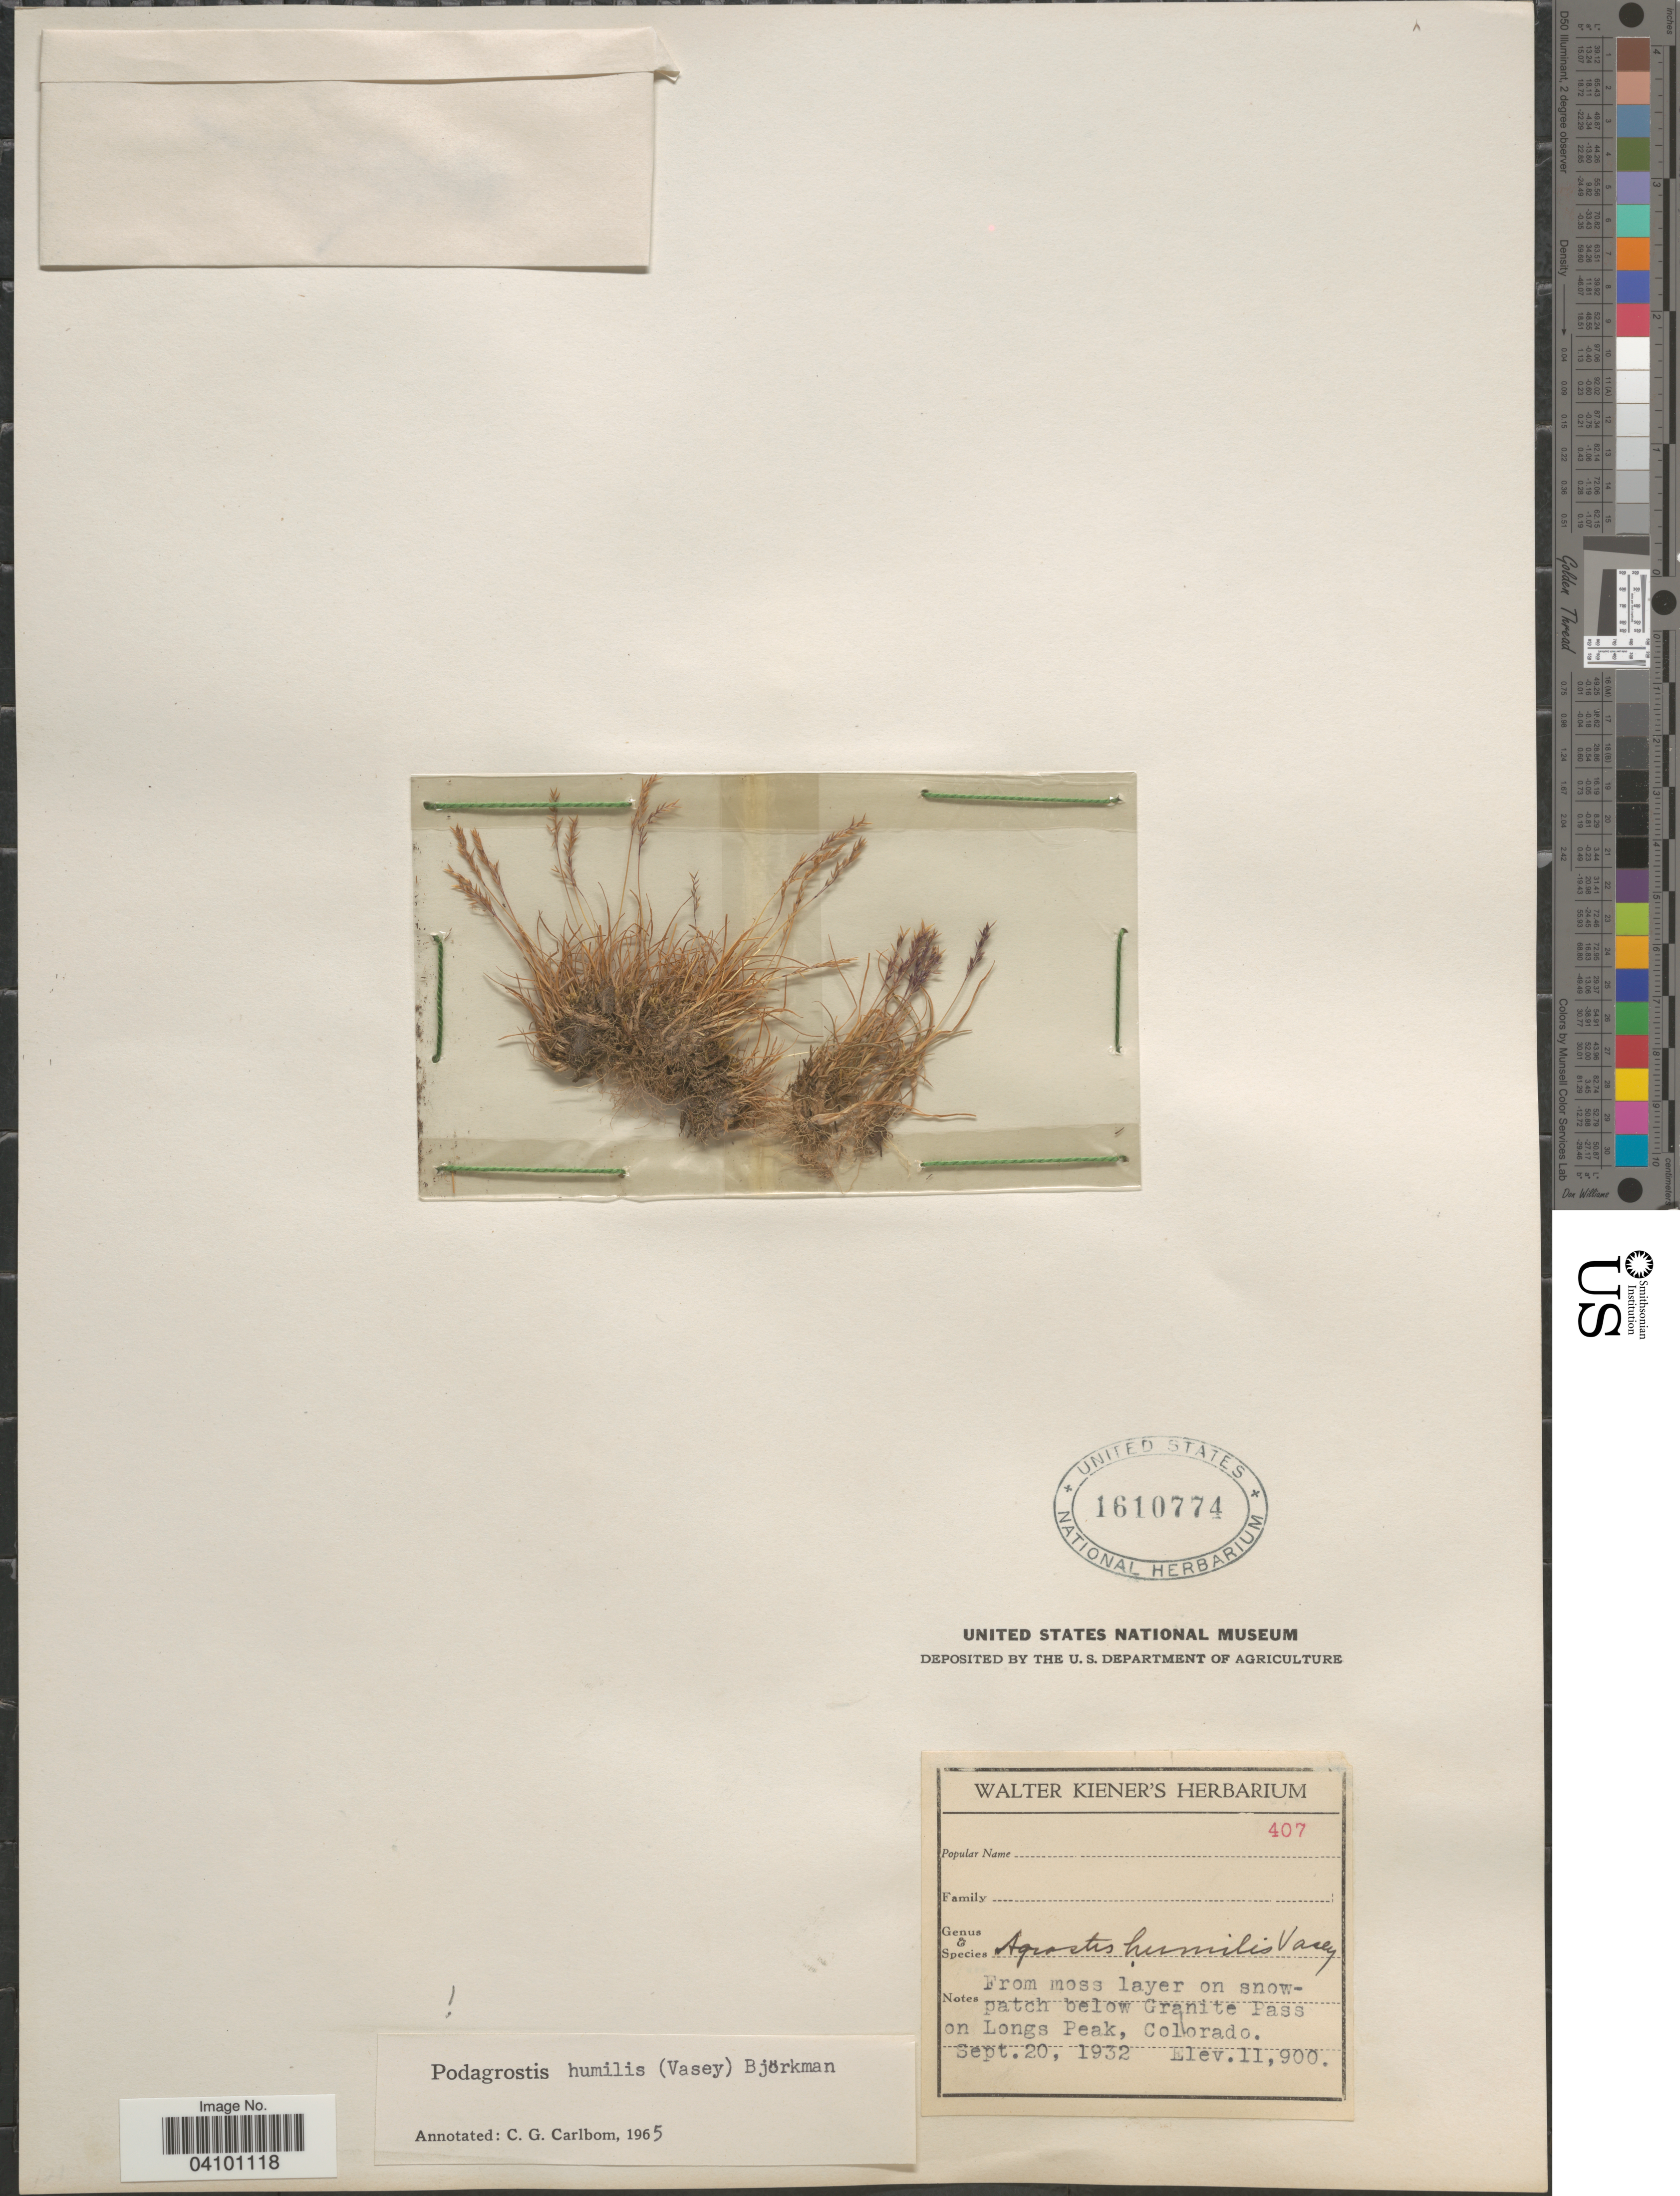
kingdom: Plantae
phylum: Tracheophyta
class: Liliopsida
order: Poales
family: Poaceae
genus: Podagrostis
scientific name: Podagrostis humilis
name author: (Vasey) Björkman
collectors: ex herb. W. Kiener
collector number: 407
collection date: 1932-09-20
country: United States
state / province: Colorado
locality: On snowpatch below Granite Pass on Longs Peak.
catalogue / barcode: US 1610774